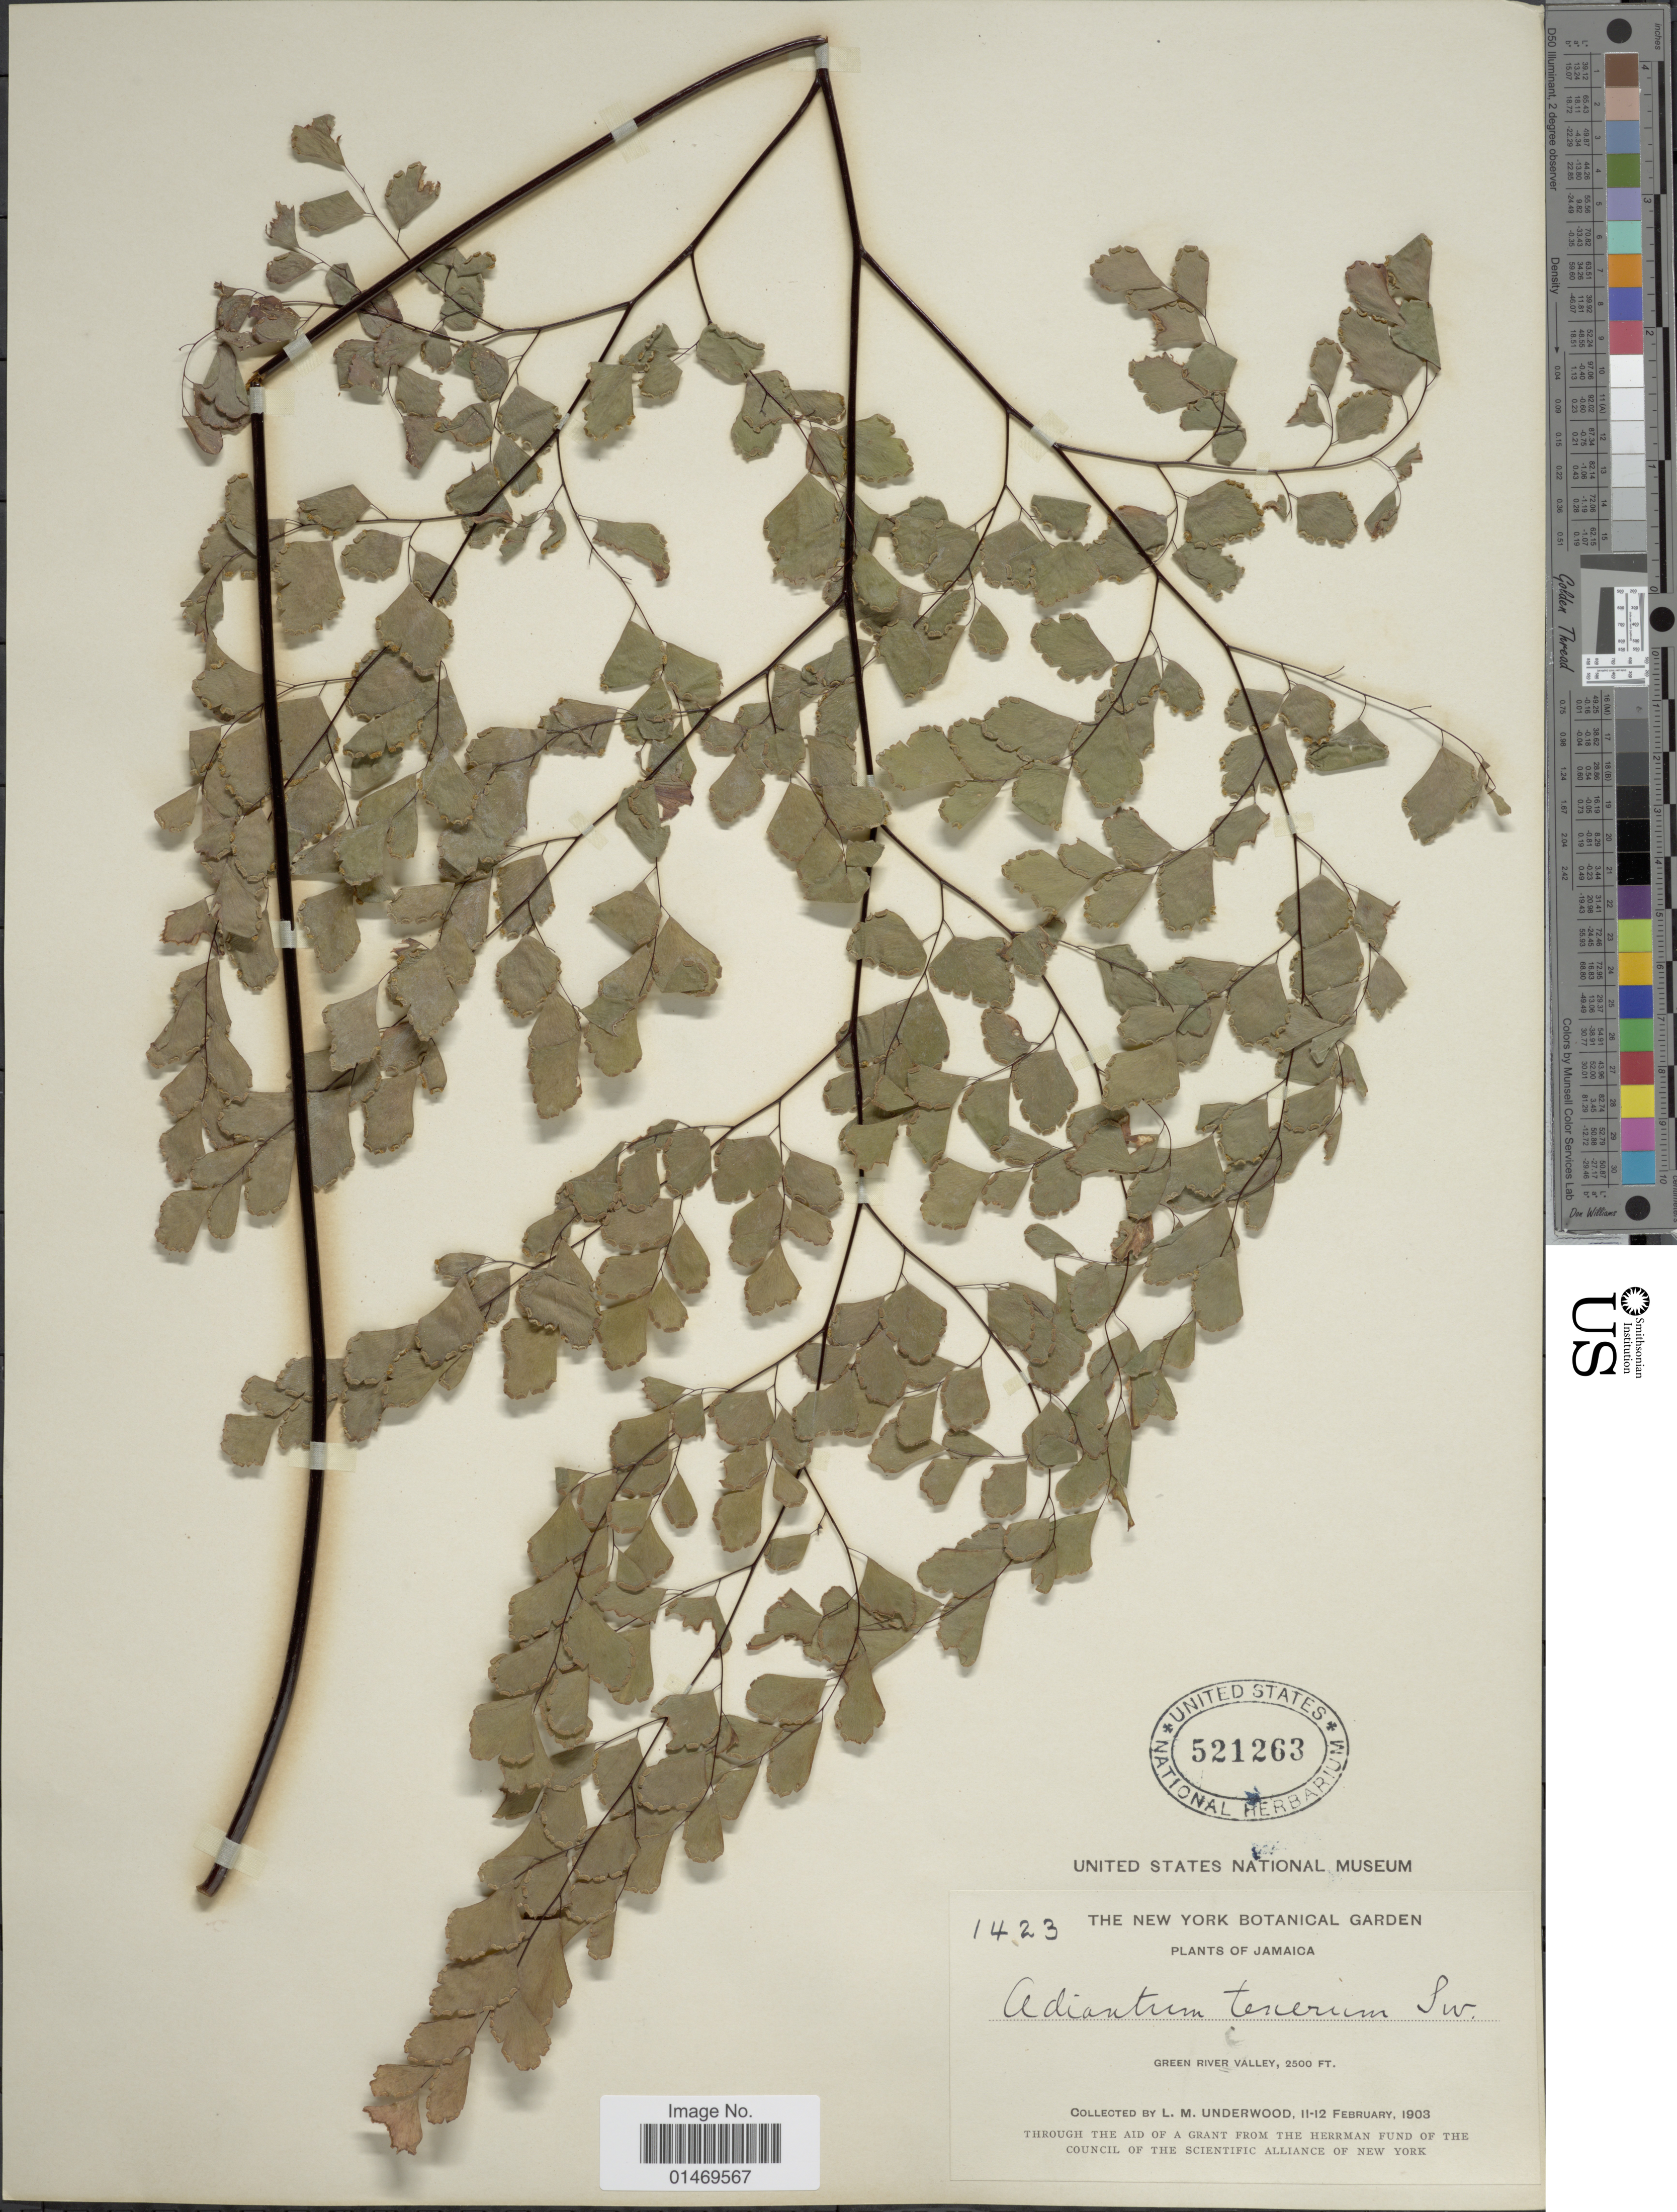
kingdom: Plantae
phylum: Tracheophyta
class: Polypodiopsida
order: Polypodiales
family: Pteridaceae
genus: Adiantum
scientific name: Adiantum tenerum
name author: Sw.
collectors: L. M. Underwood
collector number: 1423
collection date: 1903-02-11/1903-02-12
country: Jamaica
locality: Green river valley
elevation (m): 762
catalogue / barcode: US 521263